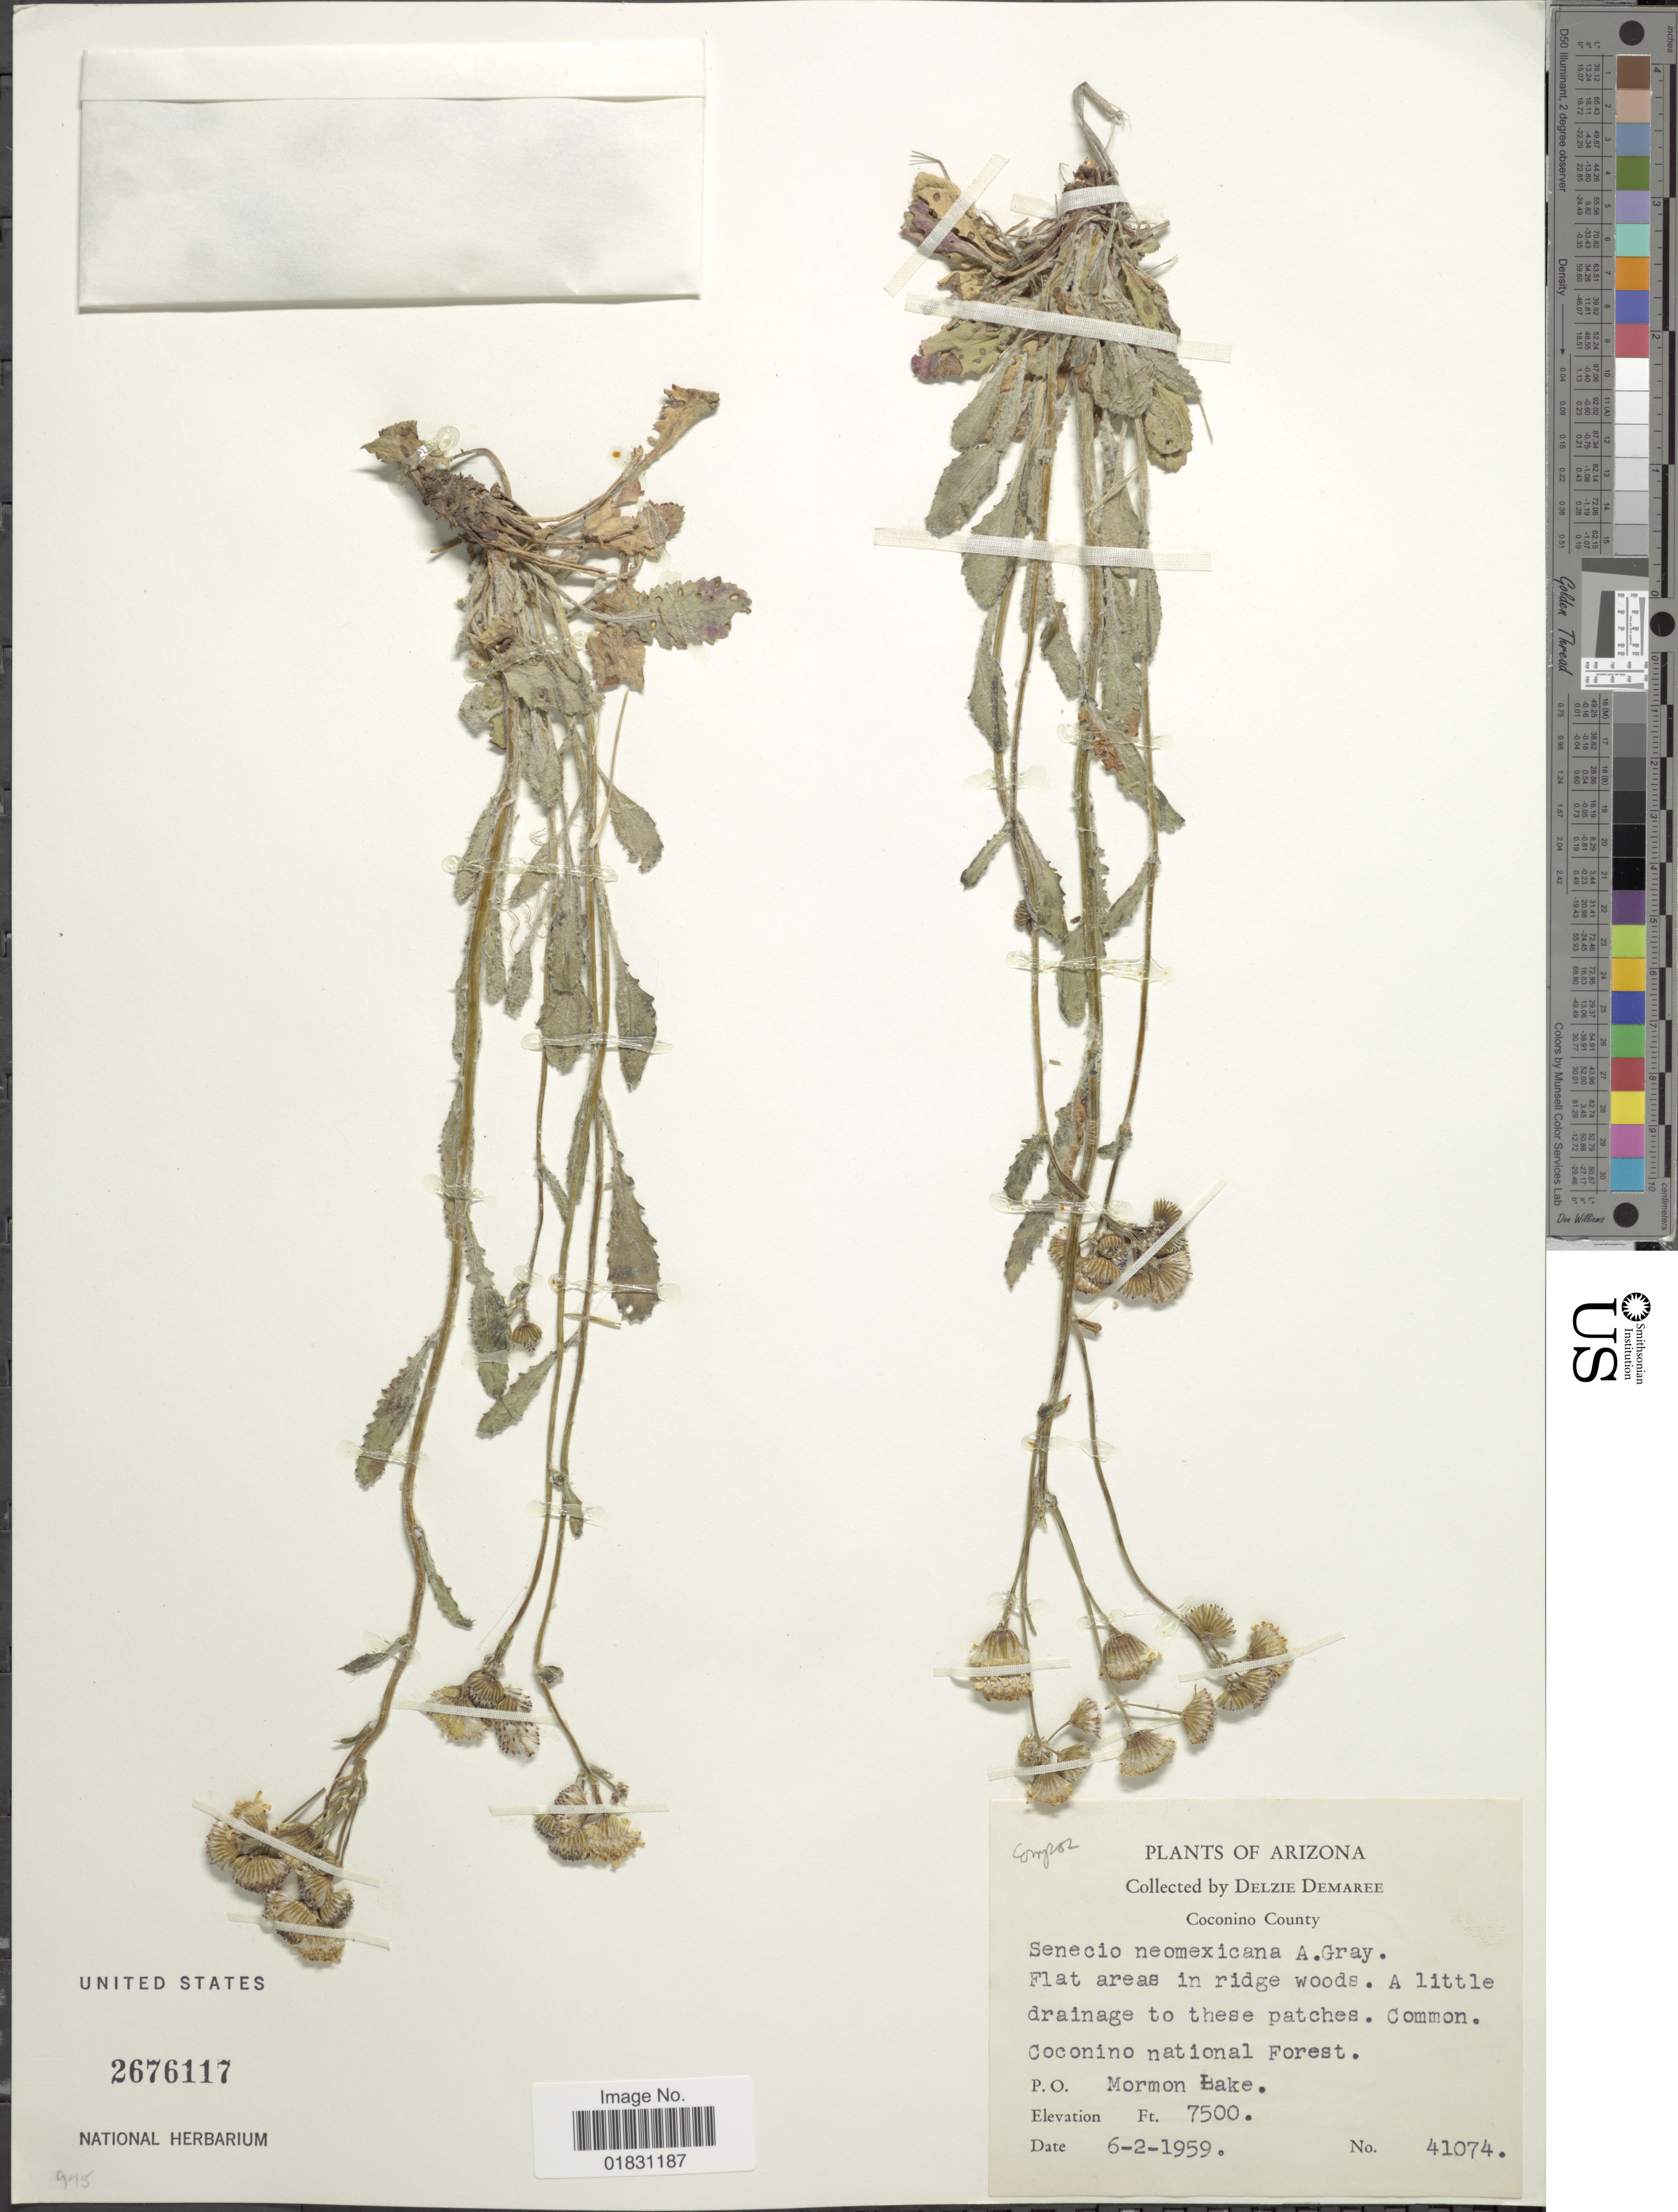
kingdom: Plantae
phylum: Tracheophyta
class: Magnoliopsida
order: Asterales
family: Asteraceae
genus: Packera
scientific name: Packera neomexicana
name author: (A. Gray) W.A. Weber & Á. Löve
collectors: D. Demaree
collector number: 41074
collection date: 1959-06-02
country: United States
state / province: Arizona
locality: Coconino County, Coconino National Forest, P.O. Mormon Lake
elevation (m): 2286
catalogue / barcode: US 2676117